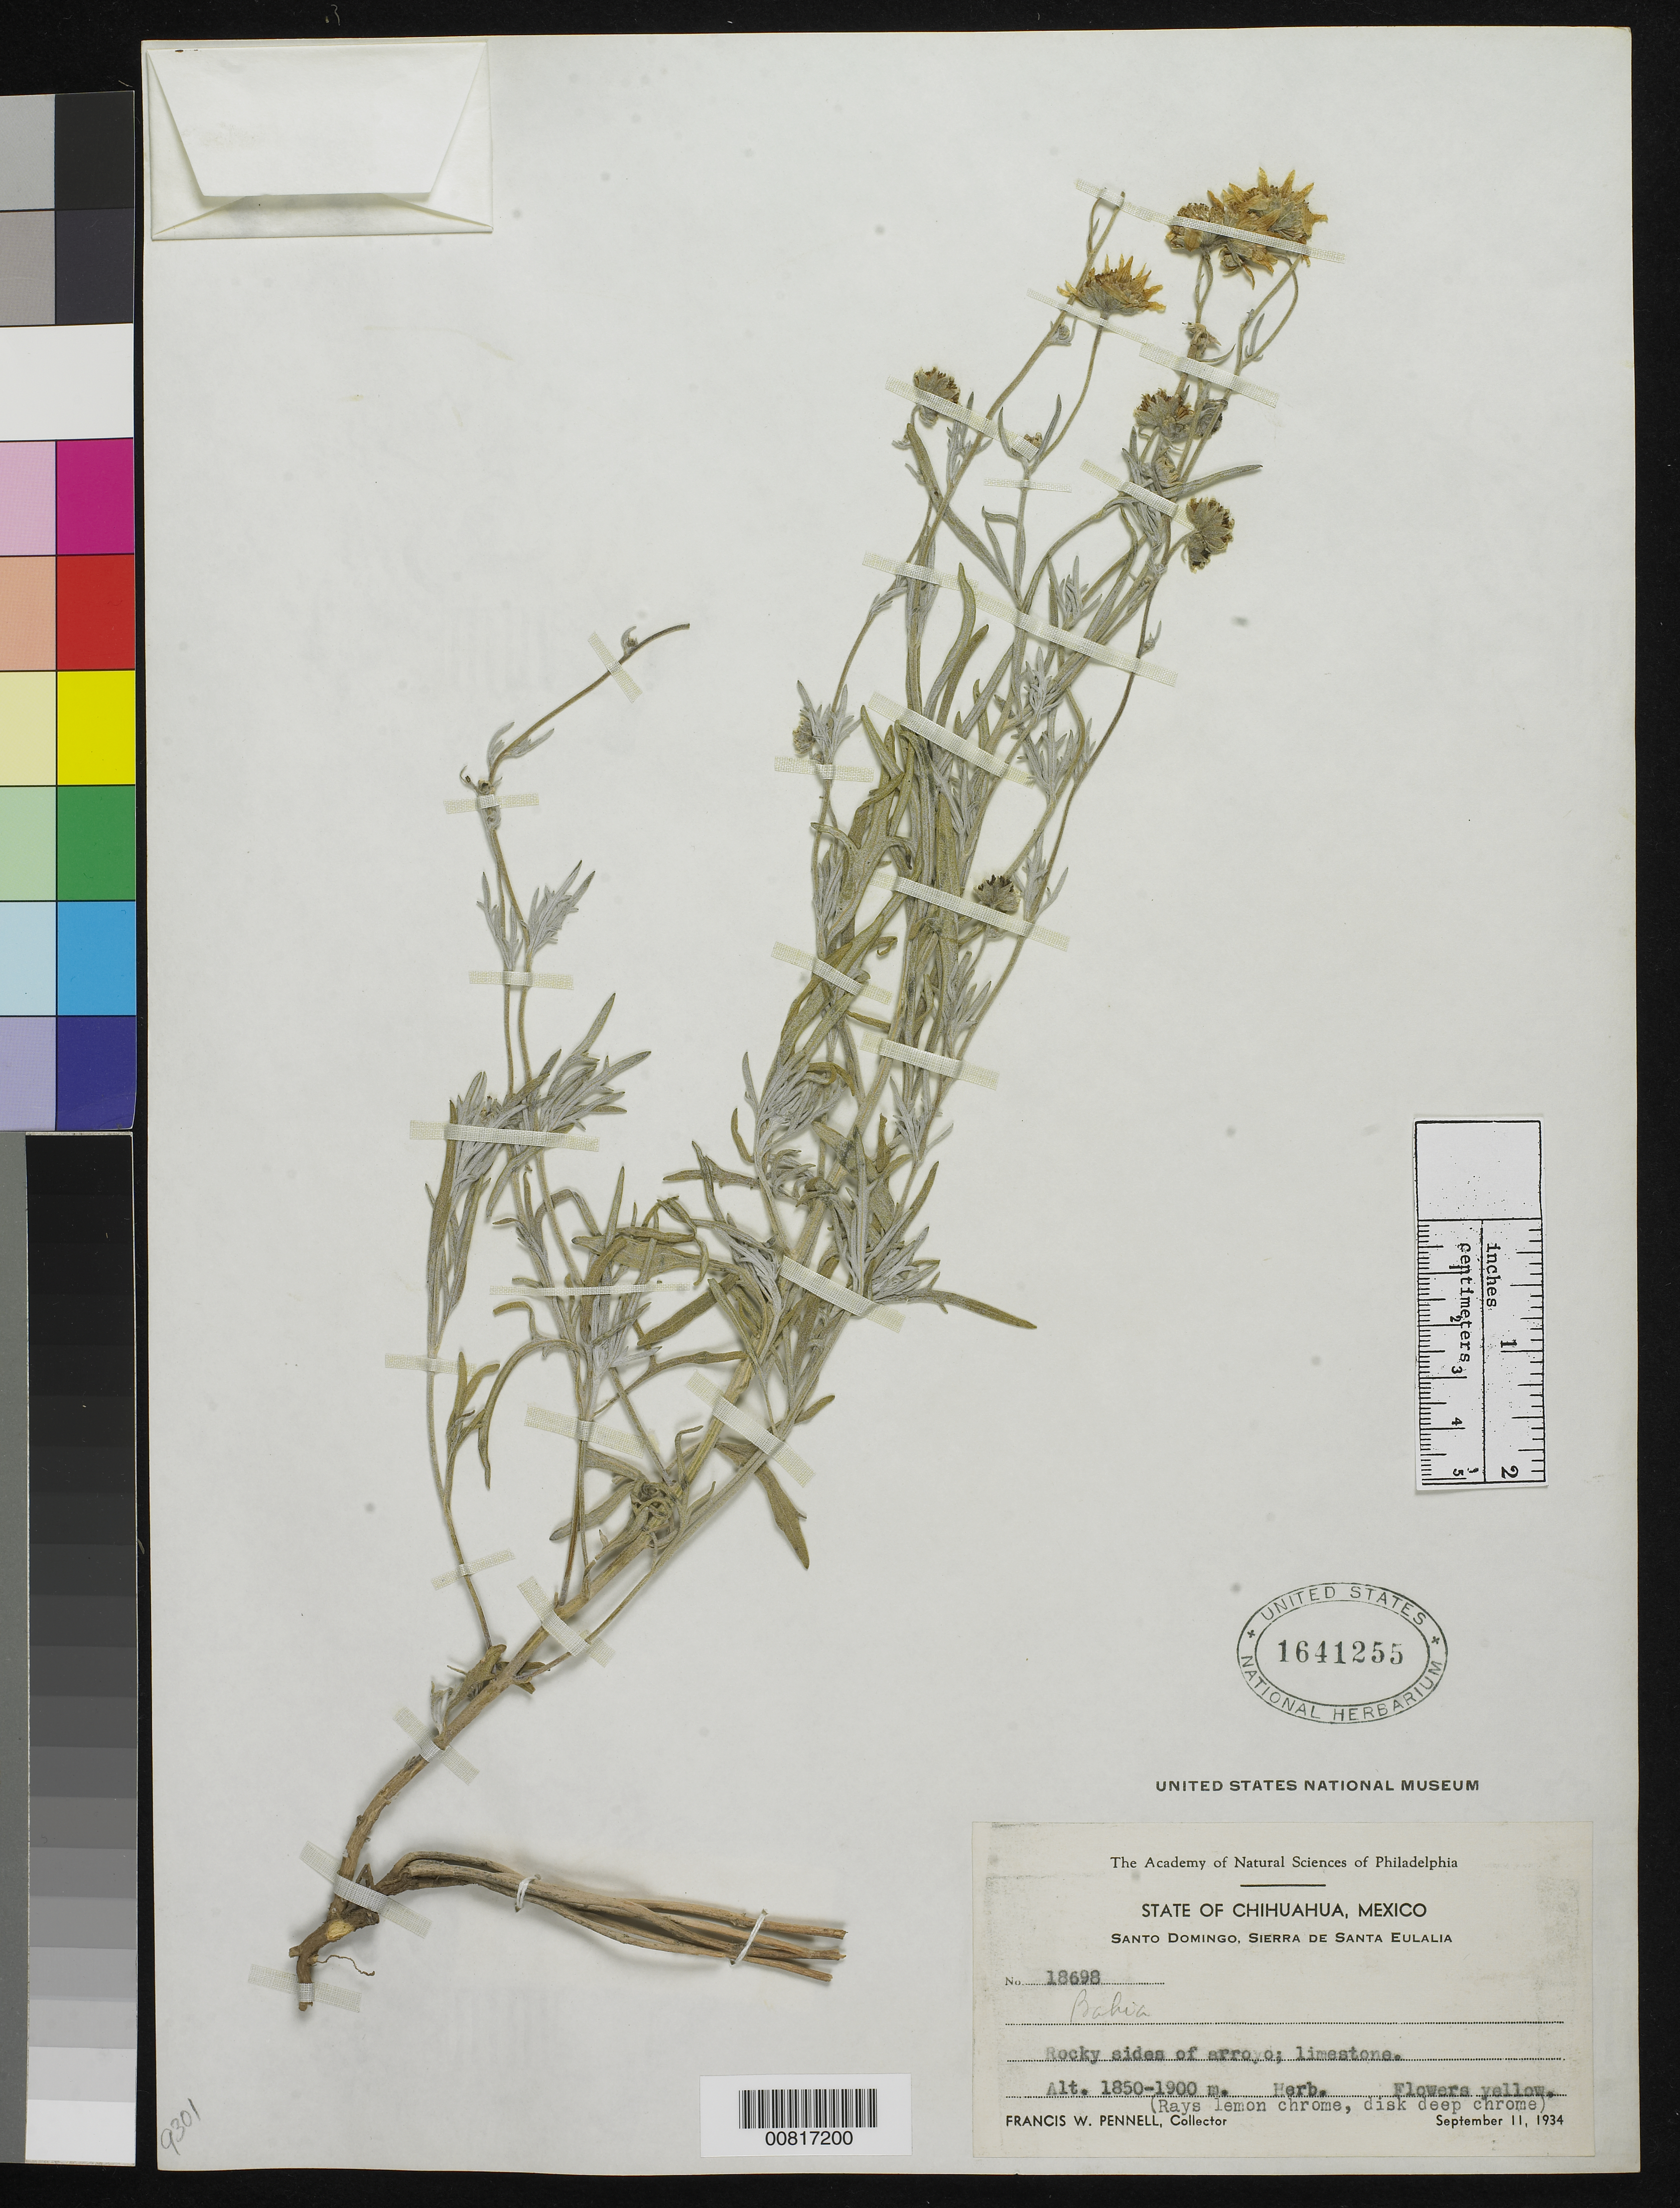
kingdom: Plantae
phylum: Tracheophyta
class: Magnoliopsida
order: Asterales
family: Asteraceae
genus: Bahia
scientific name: Bahia sp.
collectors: F. W. Pennell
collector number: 18698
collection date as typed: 11 Sep 1934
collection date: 1934-09-11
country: Mexico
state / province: Chihuahua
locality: Santo Domingo, Sierra de Santa Eulalia, Chihuahua.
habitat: Rocky sides of arroyo; limestone.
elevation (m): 1900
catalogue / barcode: US 1641255